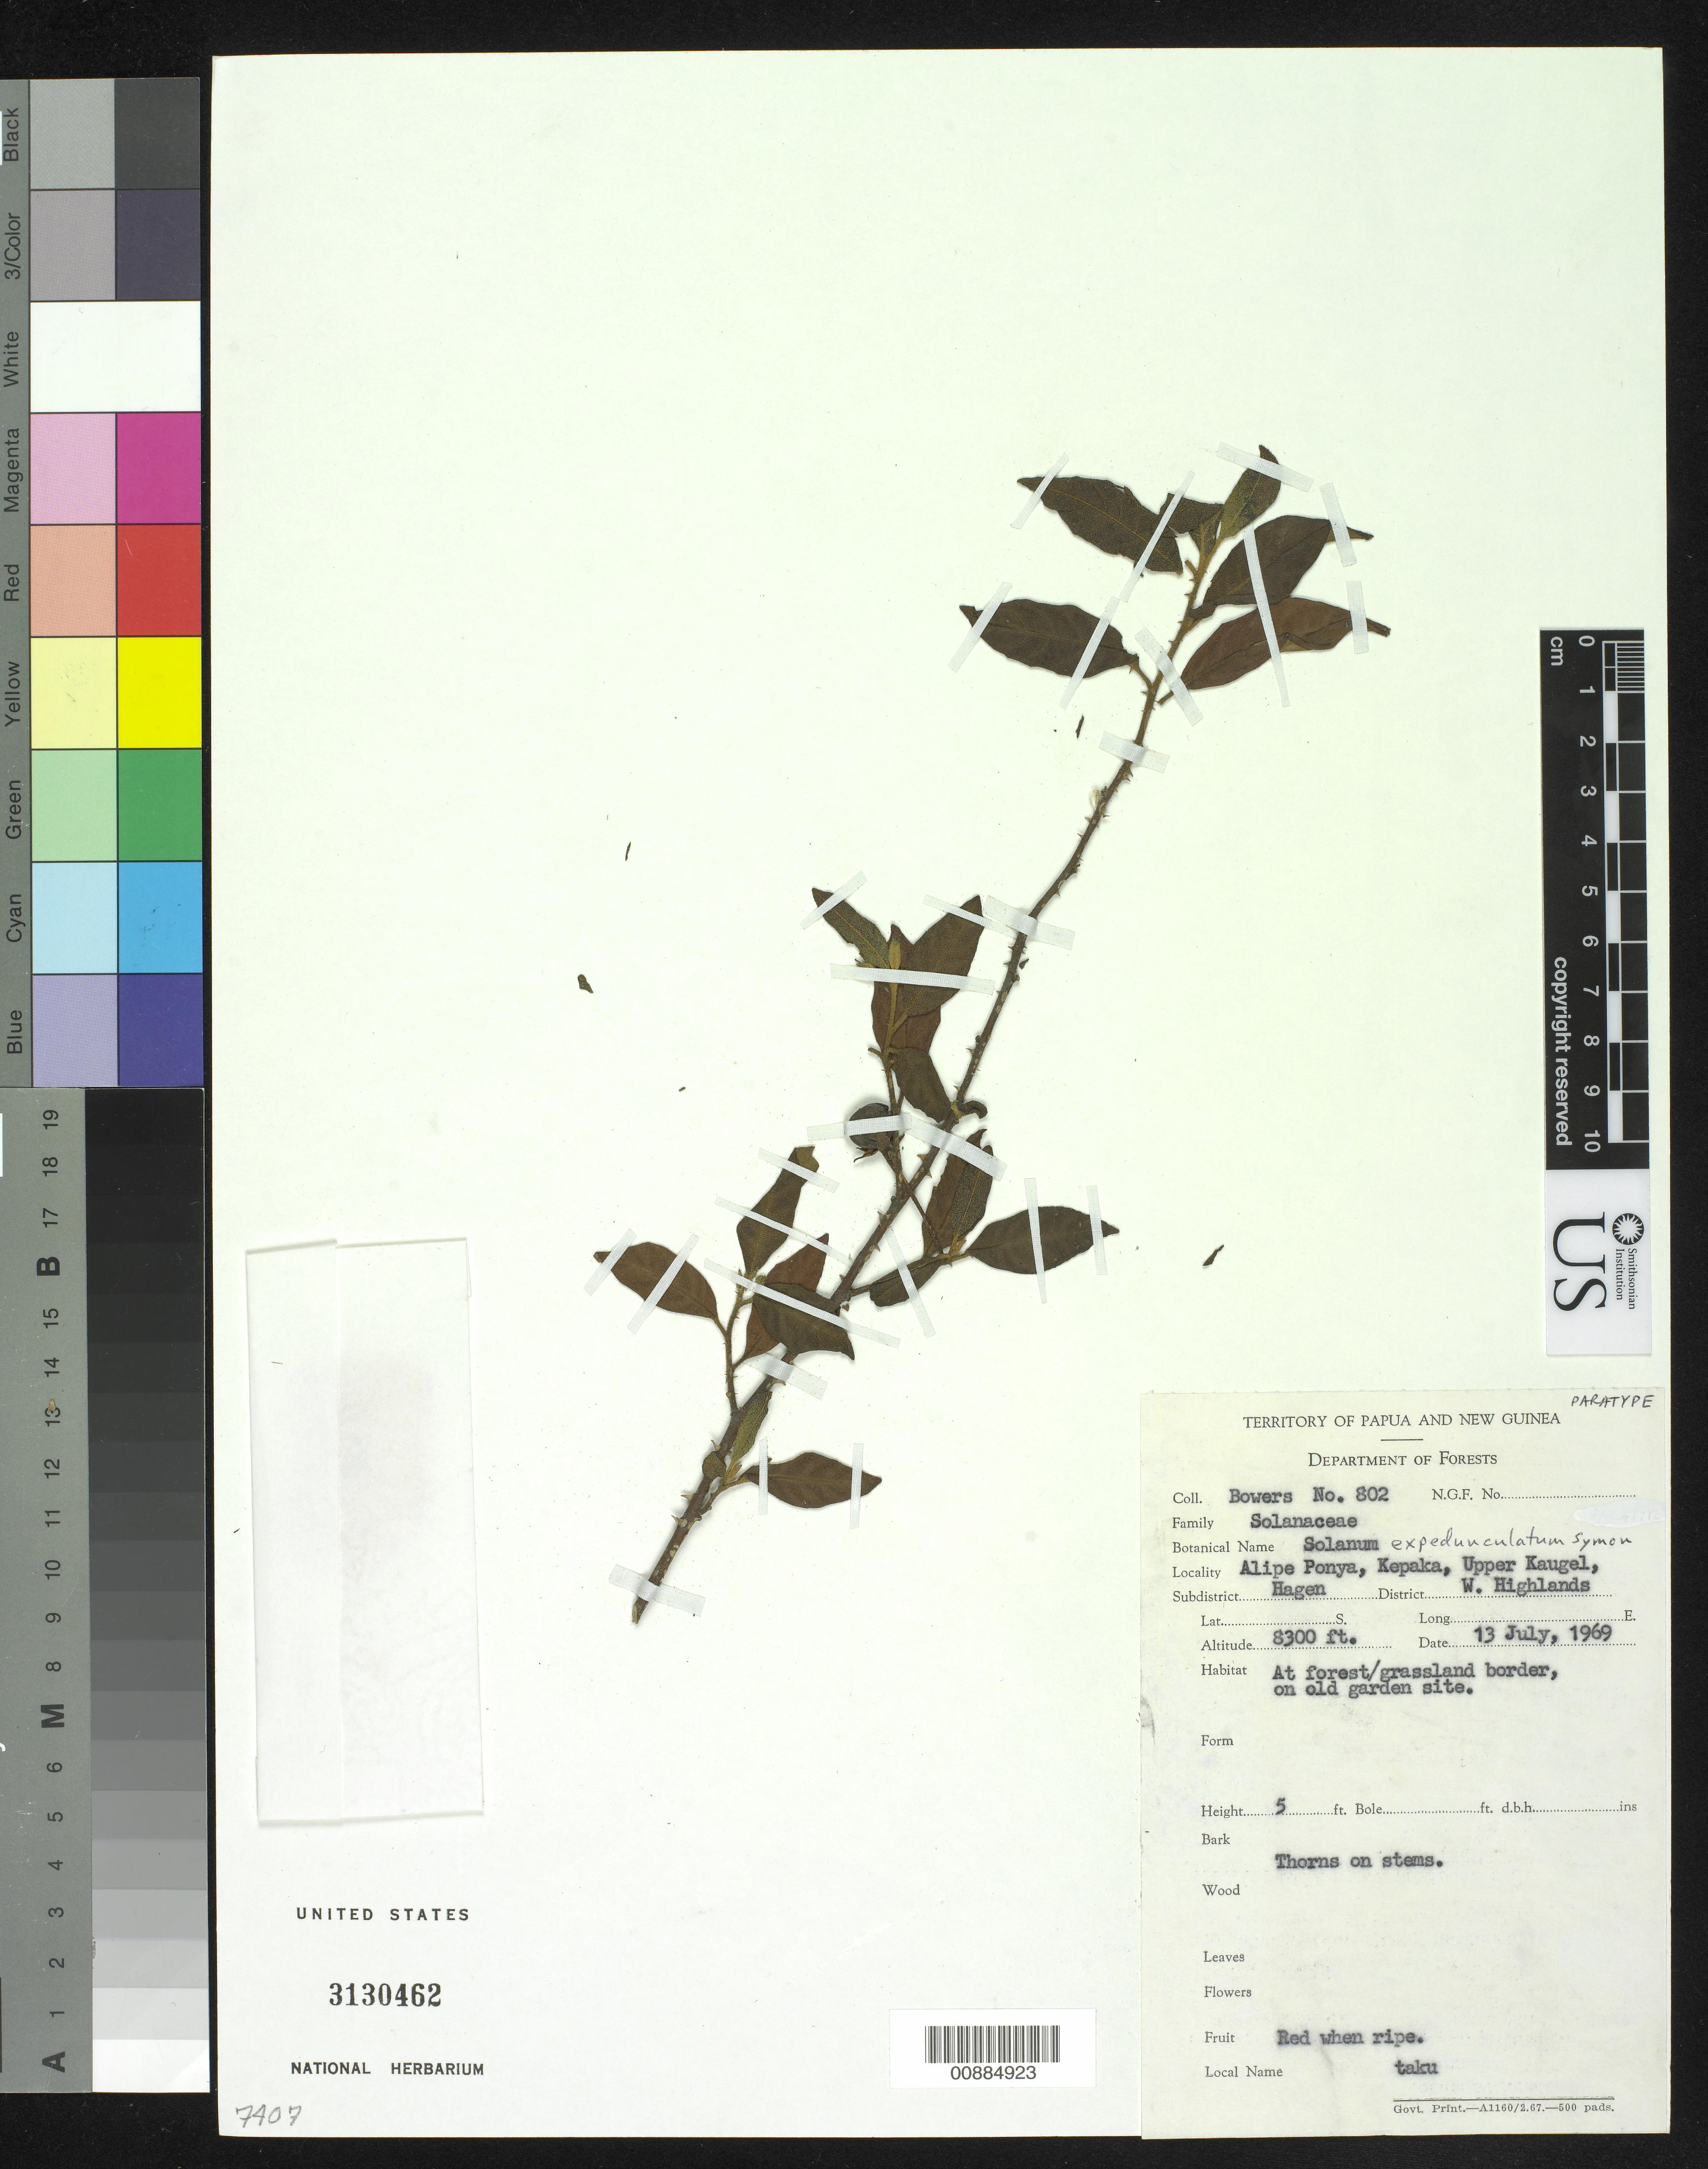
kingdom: Plantae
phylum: Tracheophyta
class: Magnoliopsida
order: Solanales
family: Solanaceae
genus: Solanum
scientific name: Solanum expedunculatum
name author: Symon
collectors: N. Bowers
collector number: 802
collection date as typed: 13 Jul 1969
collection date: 1969-07-13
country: Papua New Guinea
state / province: Western Highlands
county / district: Mount Hagen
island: New Guinea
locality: Upper Kaugel, Kepaka, Alipe Ponya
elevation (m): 2530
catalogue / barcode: US 3130462